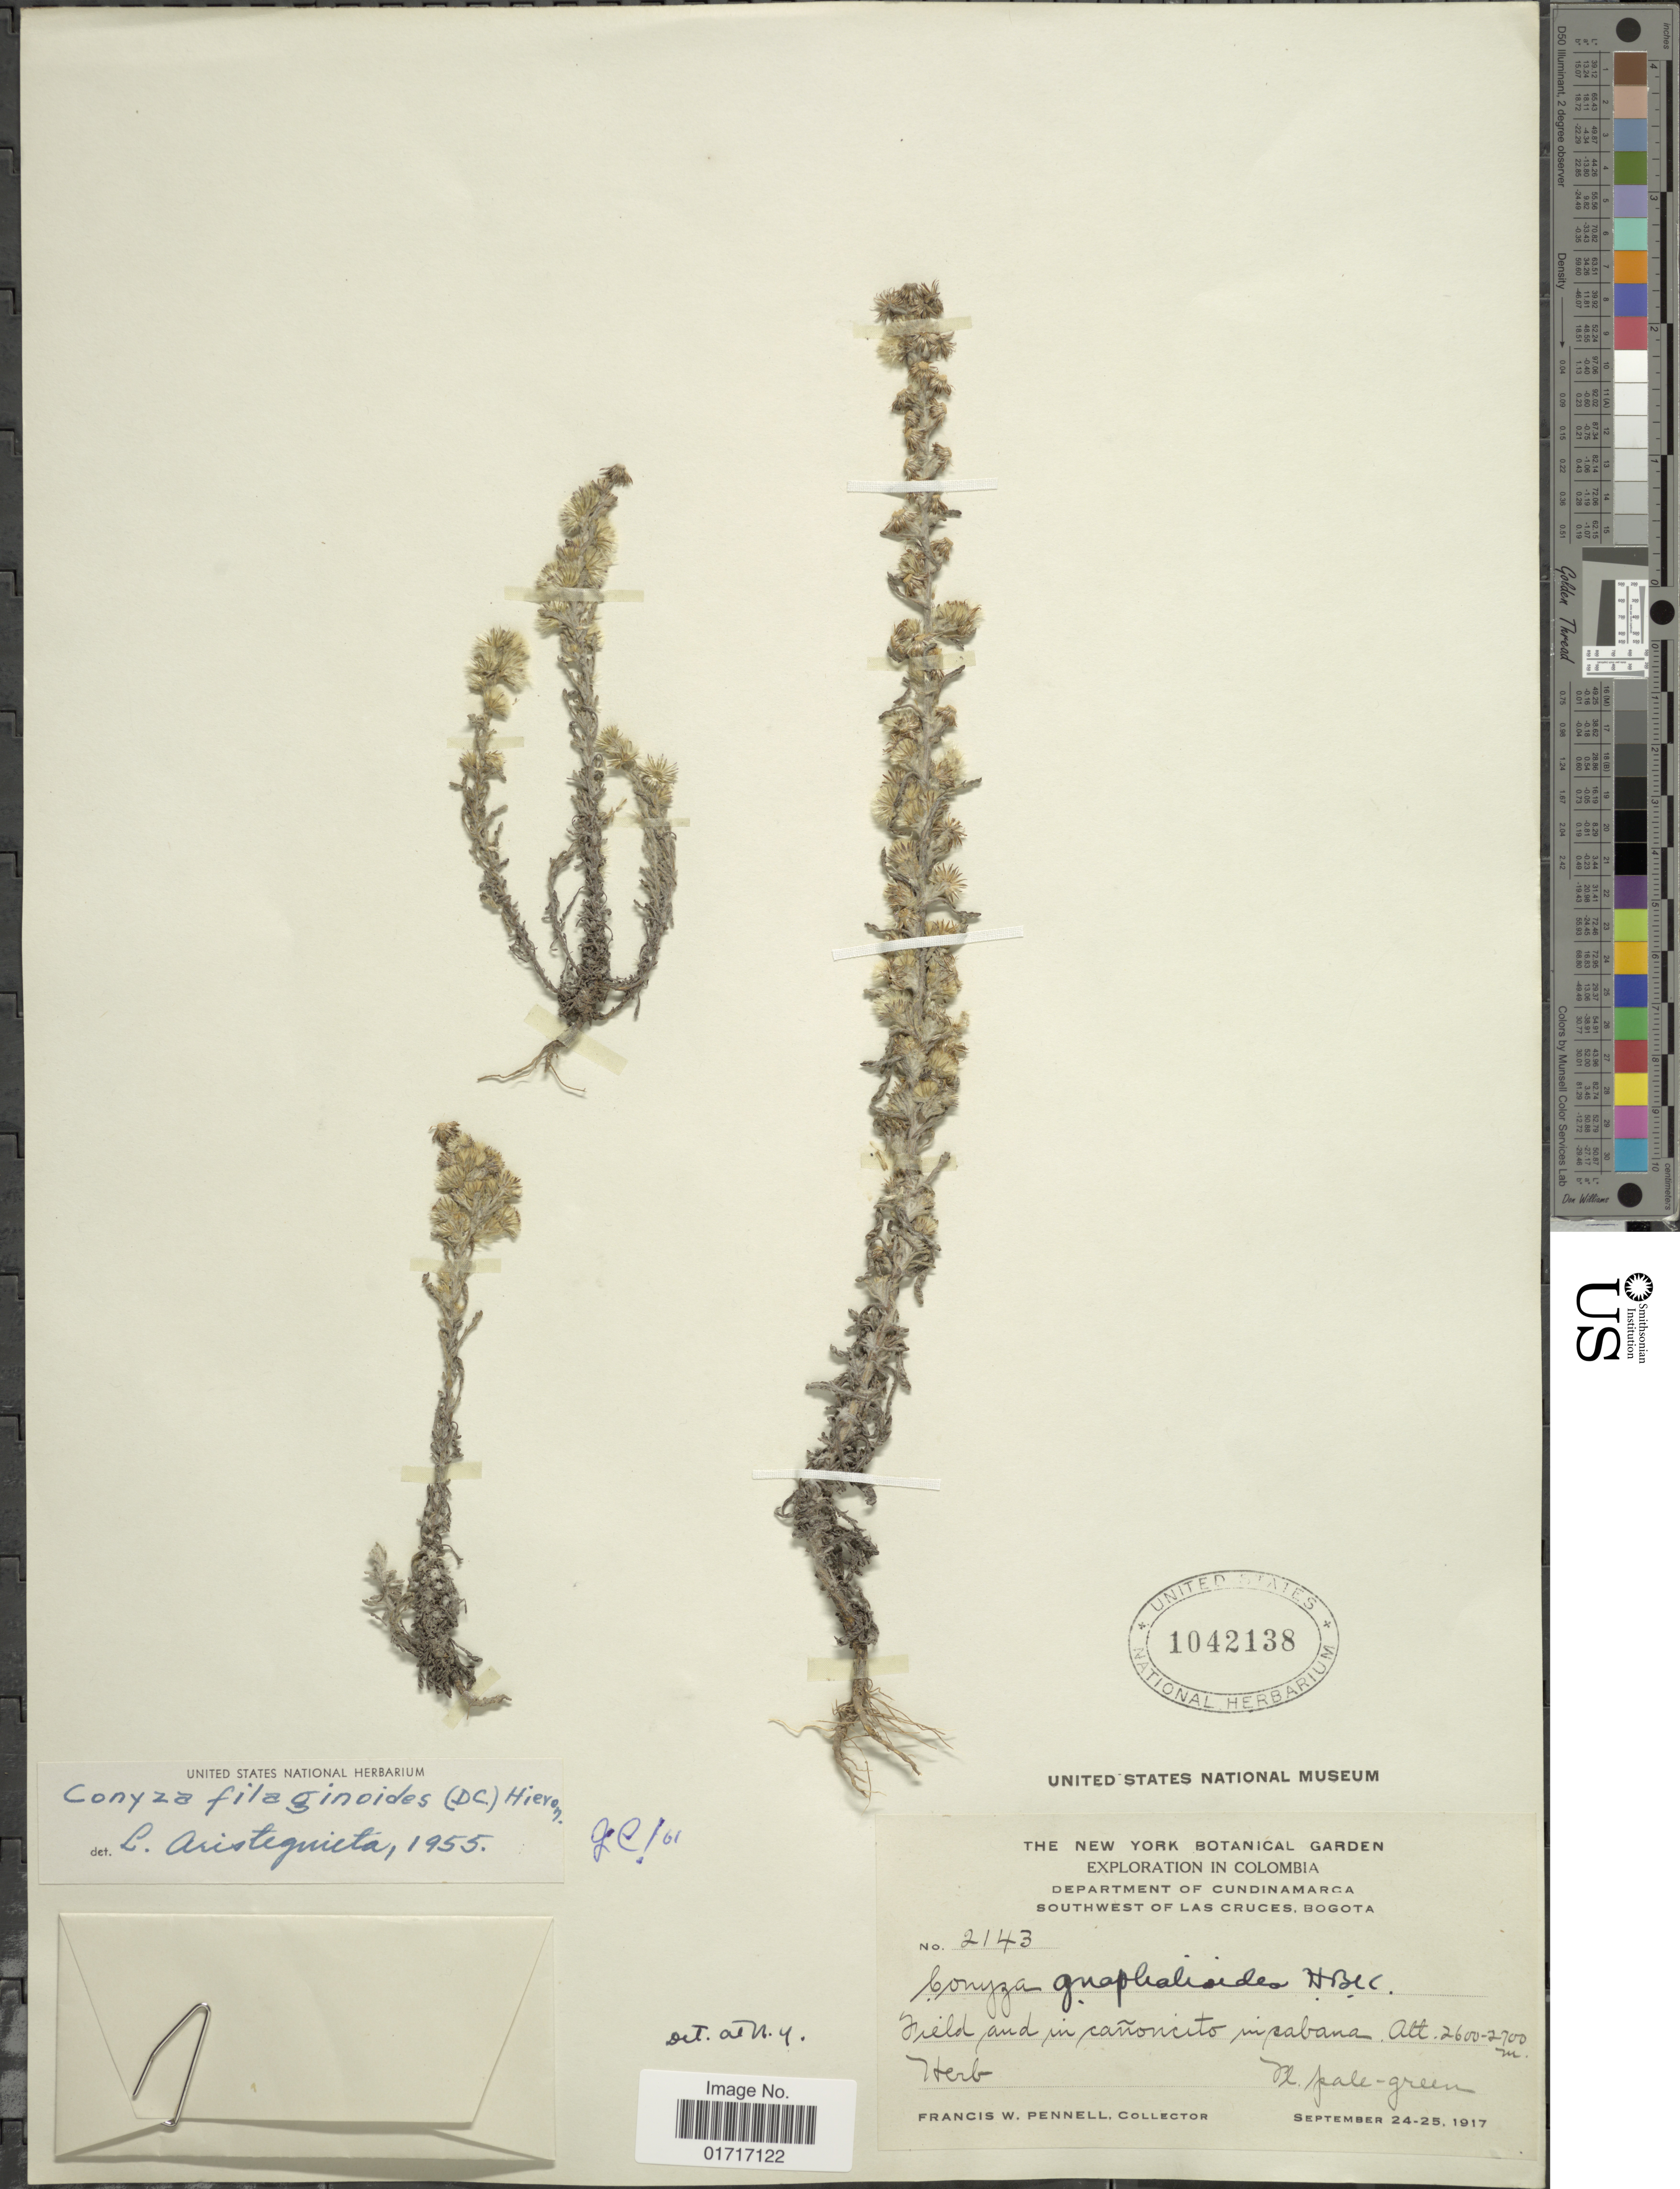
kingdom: Plantae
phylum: Tracheophyta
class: Magnoliopsida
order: Asterales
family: Asteraceae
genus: Conyza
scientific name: Conyza filaginoides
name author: (DC.) Hieron.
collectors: F. W. Pennell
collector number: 2143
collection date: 1917-09-24/1917-09-25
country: Colombia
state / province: Cundinamarca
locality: Departmet of Cundinamarca. Southwest of Las Cruces, Bogota. Field and in canoncito in sabana.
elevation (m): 2600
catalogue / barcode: US 1042138